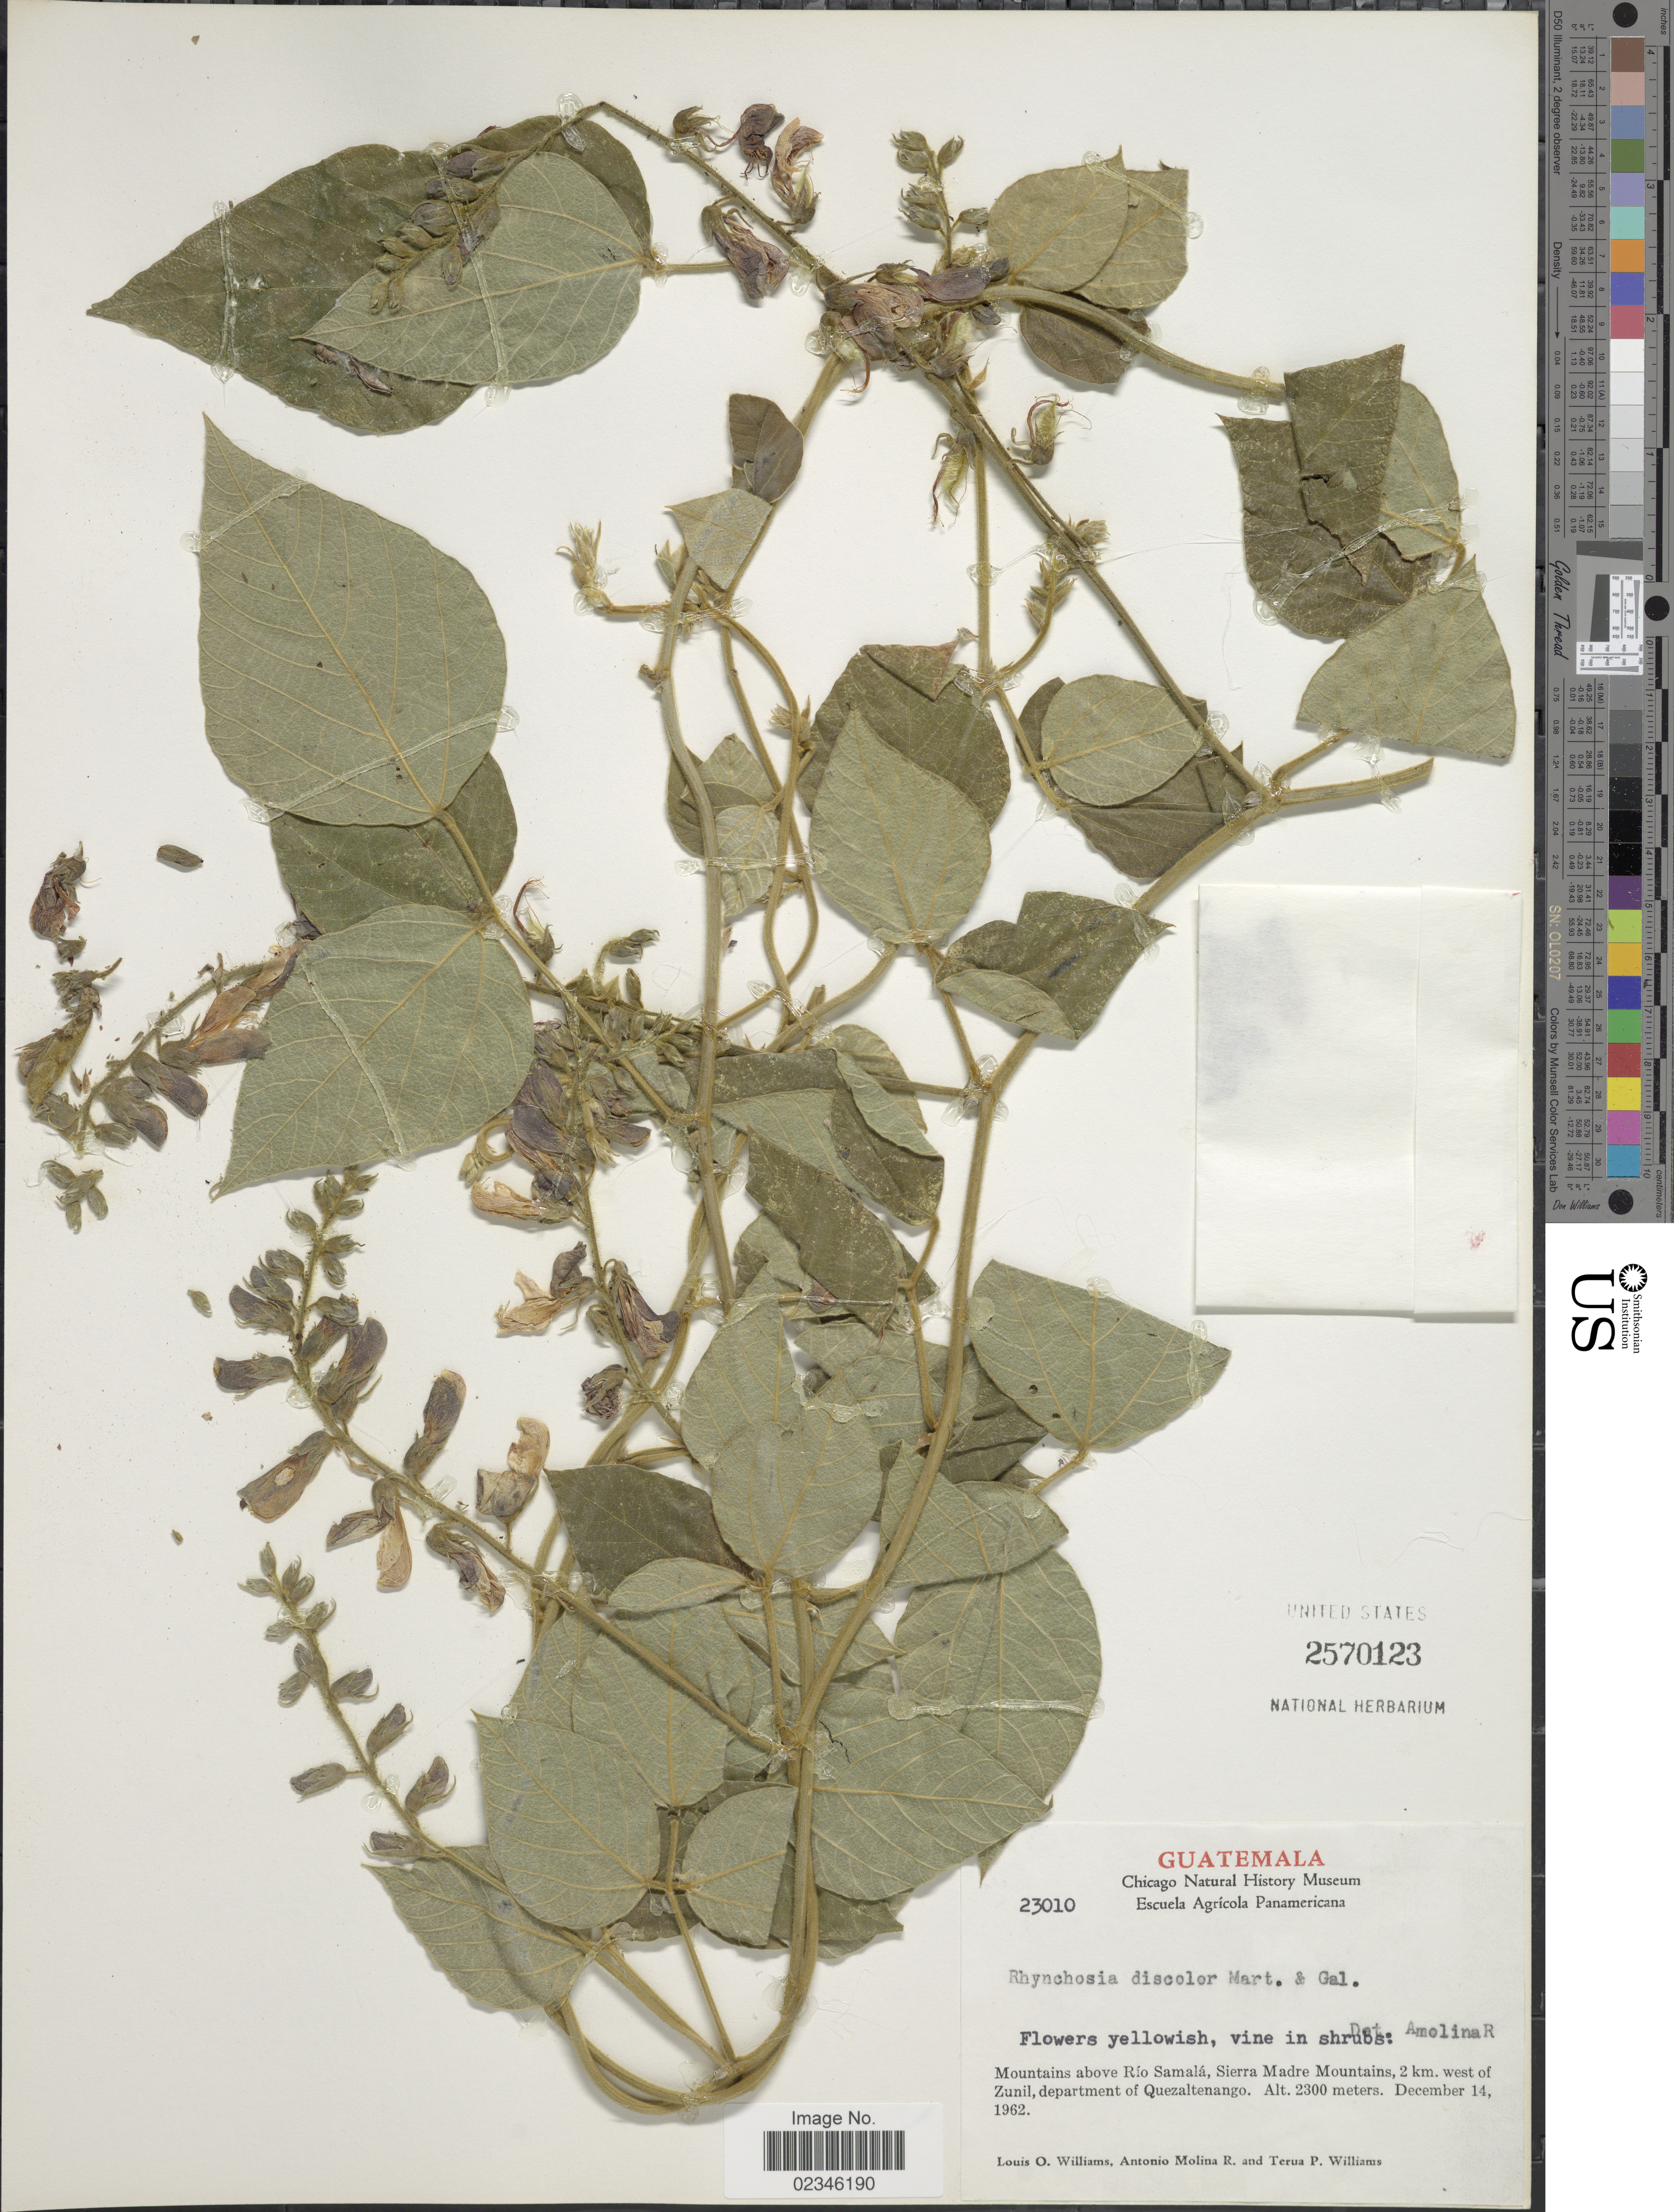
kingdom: Plantae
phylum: Tracheophyta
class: Magnoliopsida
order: Fabales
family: Fabaceae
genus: Rhynchosia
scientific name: Rhynchosia discolor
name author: M. Martens & Galeotti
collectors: L. O. Williams, A. Molina R. & T. Williams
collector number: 23010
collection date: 1962-12-14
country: Guatemala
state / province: Quetzaltenango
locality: Mountains above Rio Samala, Sierra Madre Mountains, 2 km. west of Zunil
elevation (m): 2300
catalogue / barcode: US 2570123